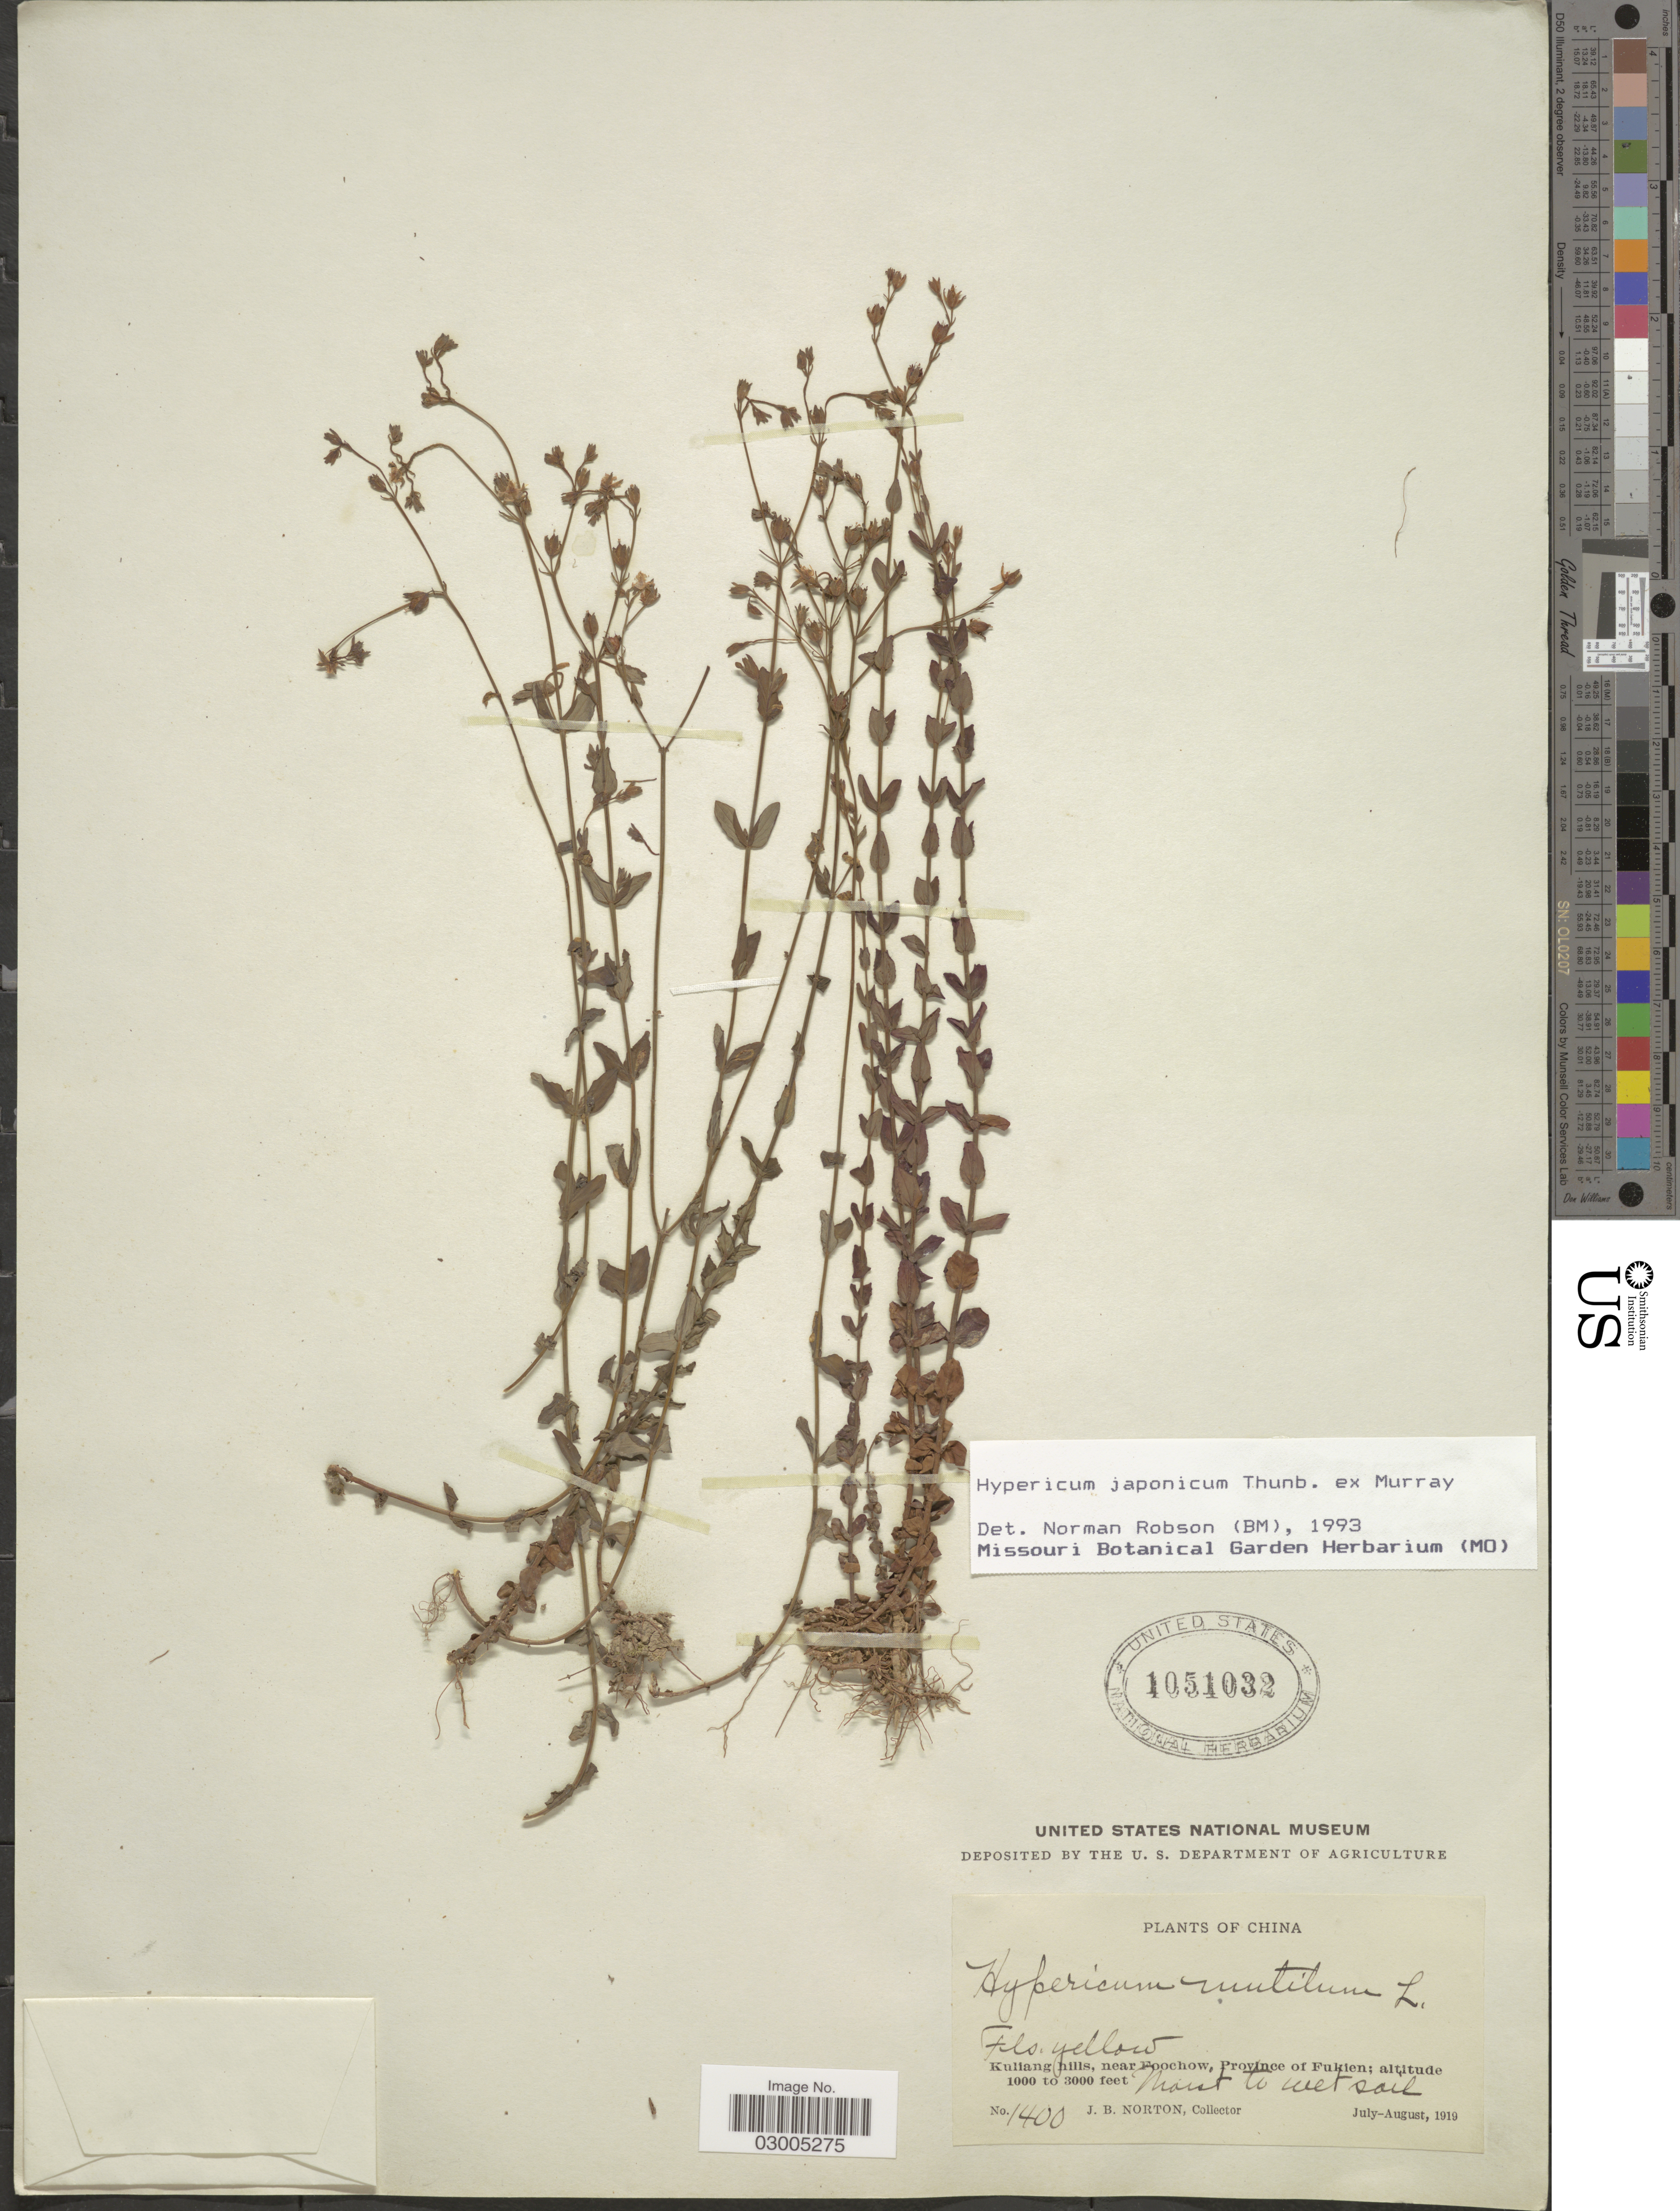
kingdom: Plantae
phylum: Tracheophyta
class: Magnoliopsida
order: Malpighiales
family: Hypericaceae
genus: Hypericum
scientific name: Hypericum japonicum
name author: Thunb.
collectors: J. B. Norton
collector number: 1400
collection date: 1919-07/1919-08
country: China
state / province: Fujian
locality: Kuliang hills, near Foochow, Province of Fukien.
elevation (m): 305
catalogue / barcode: US 1051032